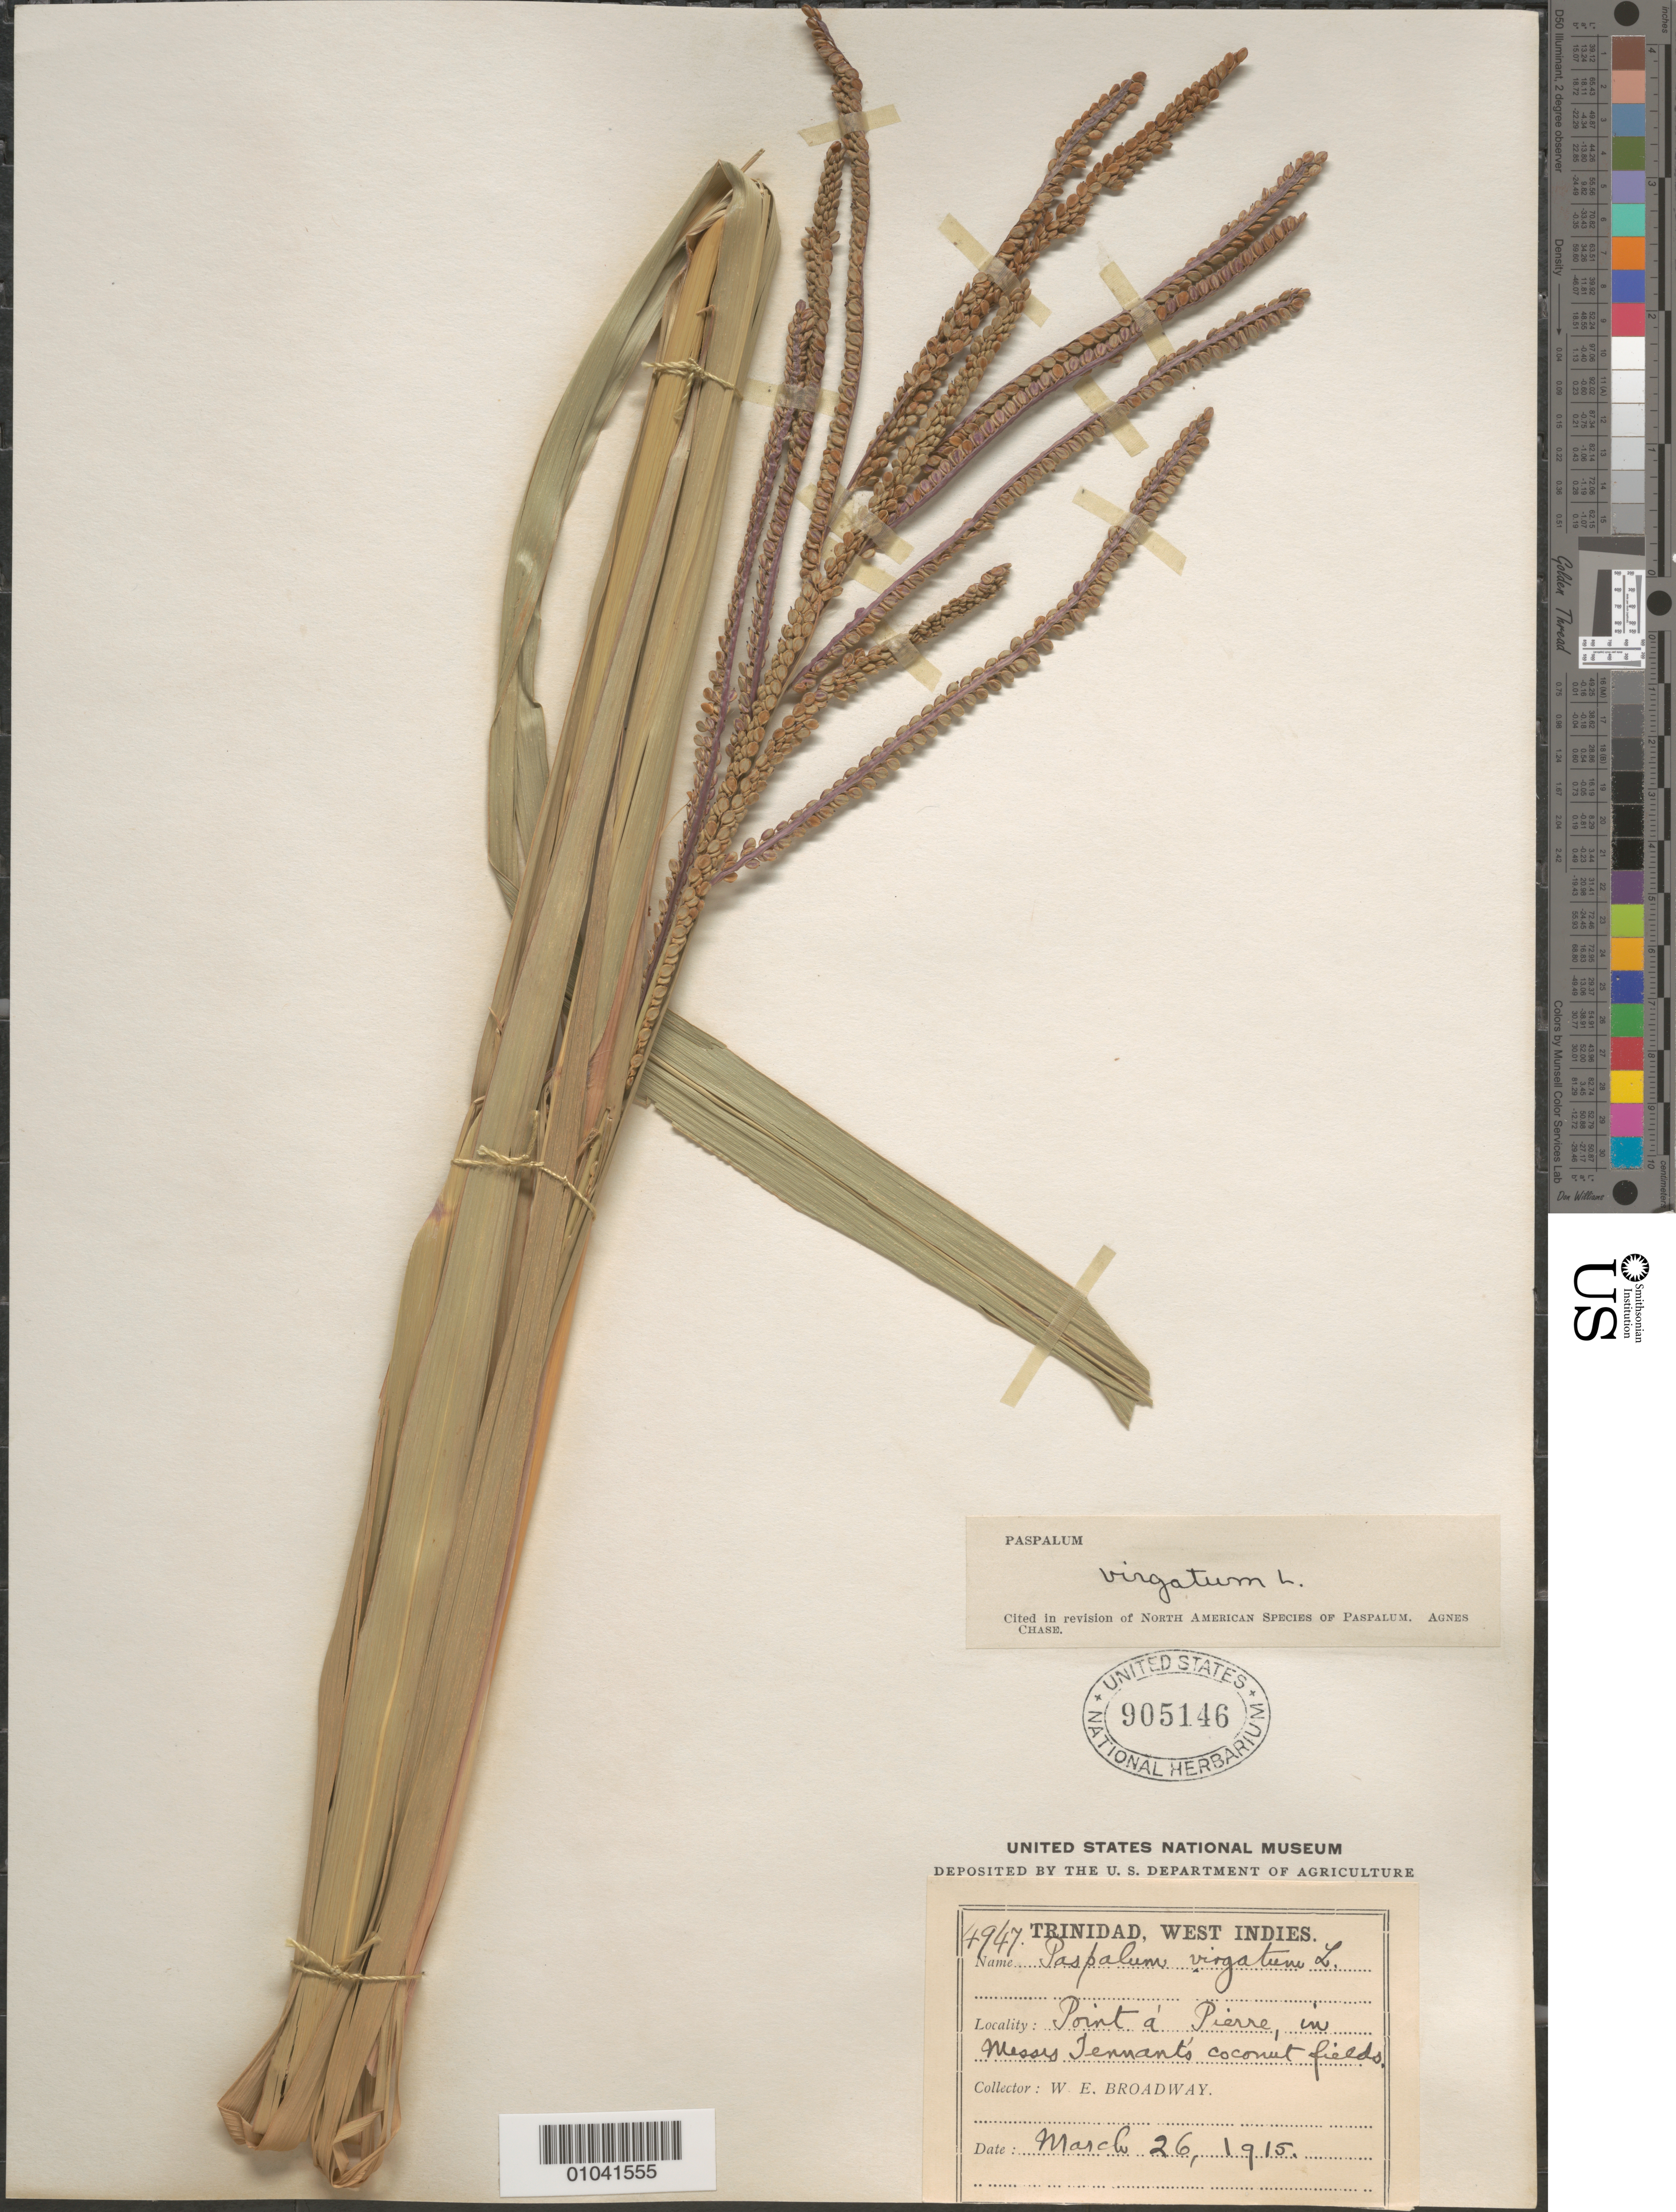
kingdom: Plantae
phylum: Tracheophyta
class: Liliopsida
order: Poales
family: Poaceae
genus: Paspalum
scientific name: Paspalum virgatum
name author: L.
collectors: W. E. Broadway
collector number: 4947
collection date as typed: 26 Mar 1915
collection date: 1915-03-26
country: Trinidad and Tobago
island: Trinidad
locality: Point a Pierre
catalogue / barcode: US 905146